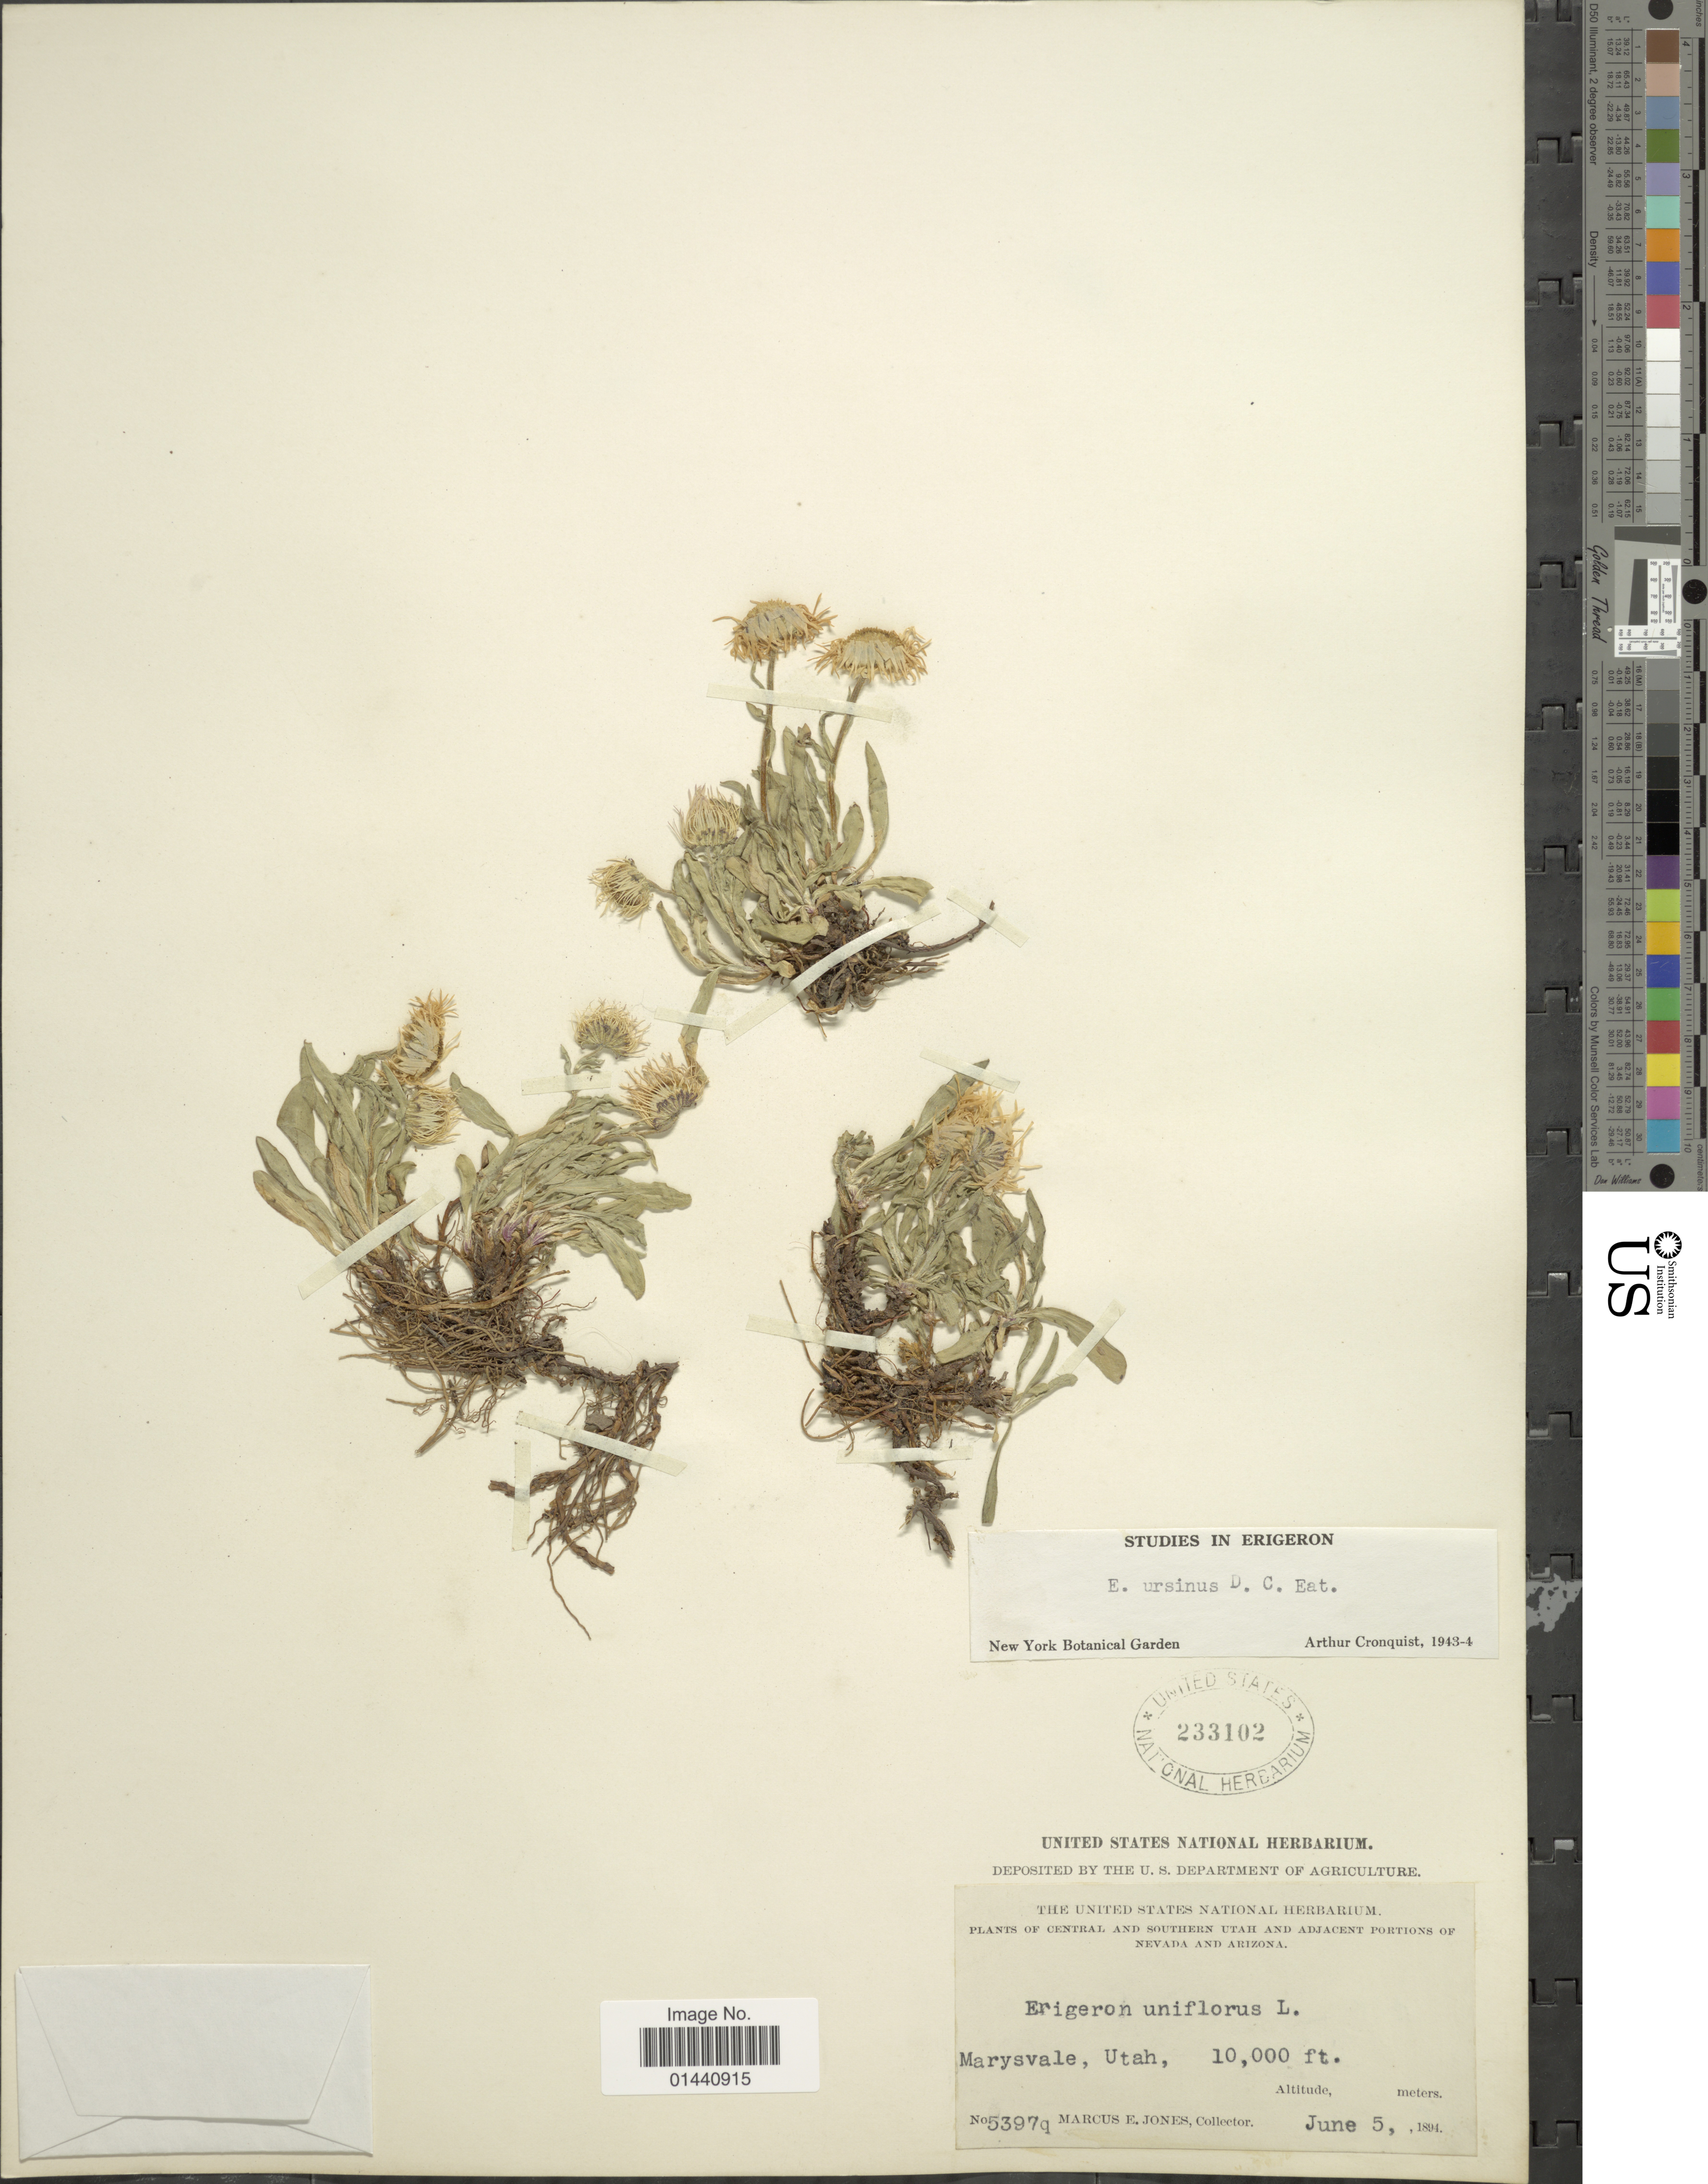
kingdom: Plantae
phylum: Tracheophyta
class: Magnoliopsida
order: Asterales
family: Asteraceae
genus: Erigeron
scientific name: Erigeron ursinus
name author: D.C. Eaton in C. King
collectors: M. E. Jones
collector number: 5397q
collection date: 1894-06-05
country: United States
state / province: Utah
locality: Marysvale.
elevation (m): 3048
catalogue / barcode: US 233102